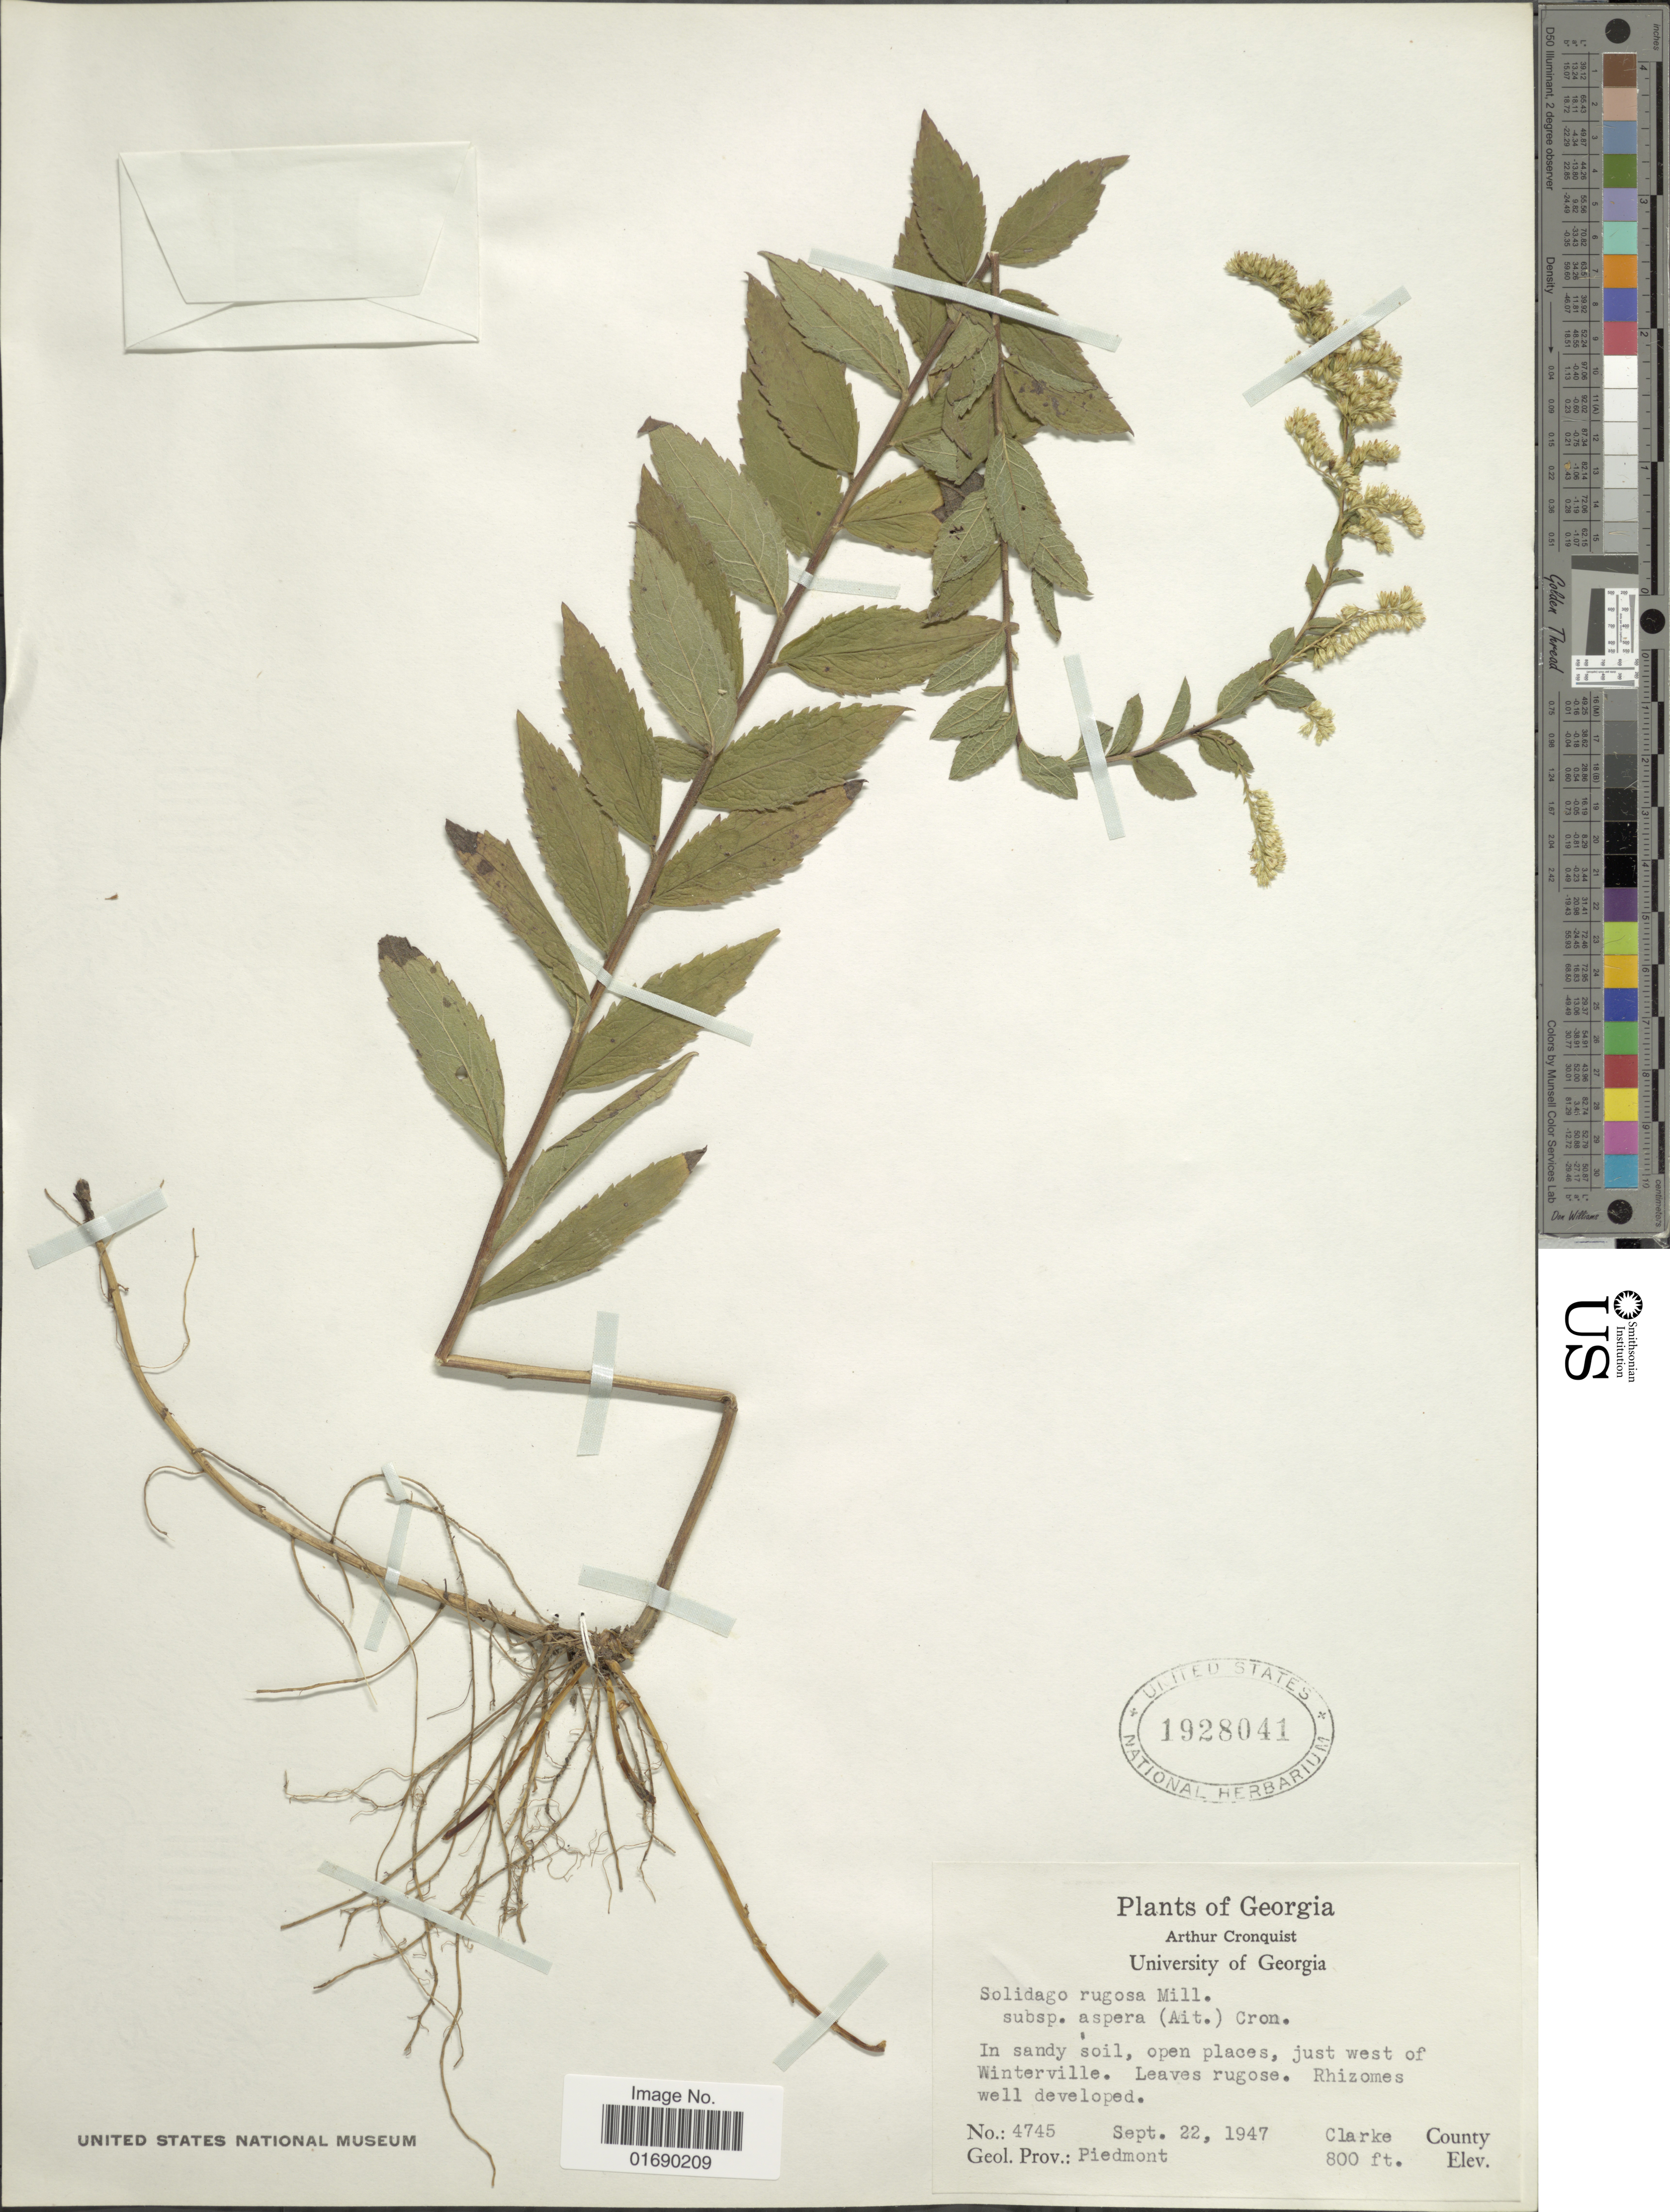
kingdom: Plantae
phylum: Tracheophyta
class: Magnoliopsida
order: Asterales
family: Asteraceae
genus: Solidago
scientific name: Solidago rugosa var. aspera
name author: (Aiton) Cronq.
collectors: A. J. Cronquist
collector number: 4745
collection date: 1947-09-22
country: United States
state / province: Georgia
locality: In sandy soil, open places, just west of Winterville. Clarke County, Geol. Prov. Piedmont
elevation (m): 244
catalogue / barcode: US 1928041